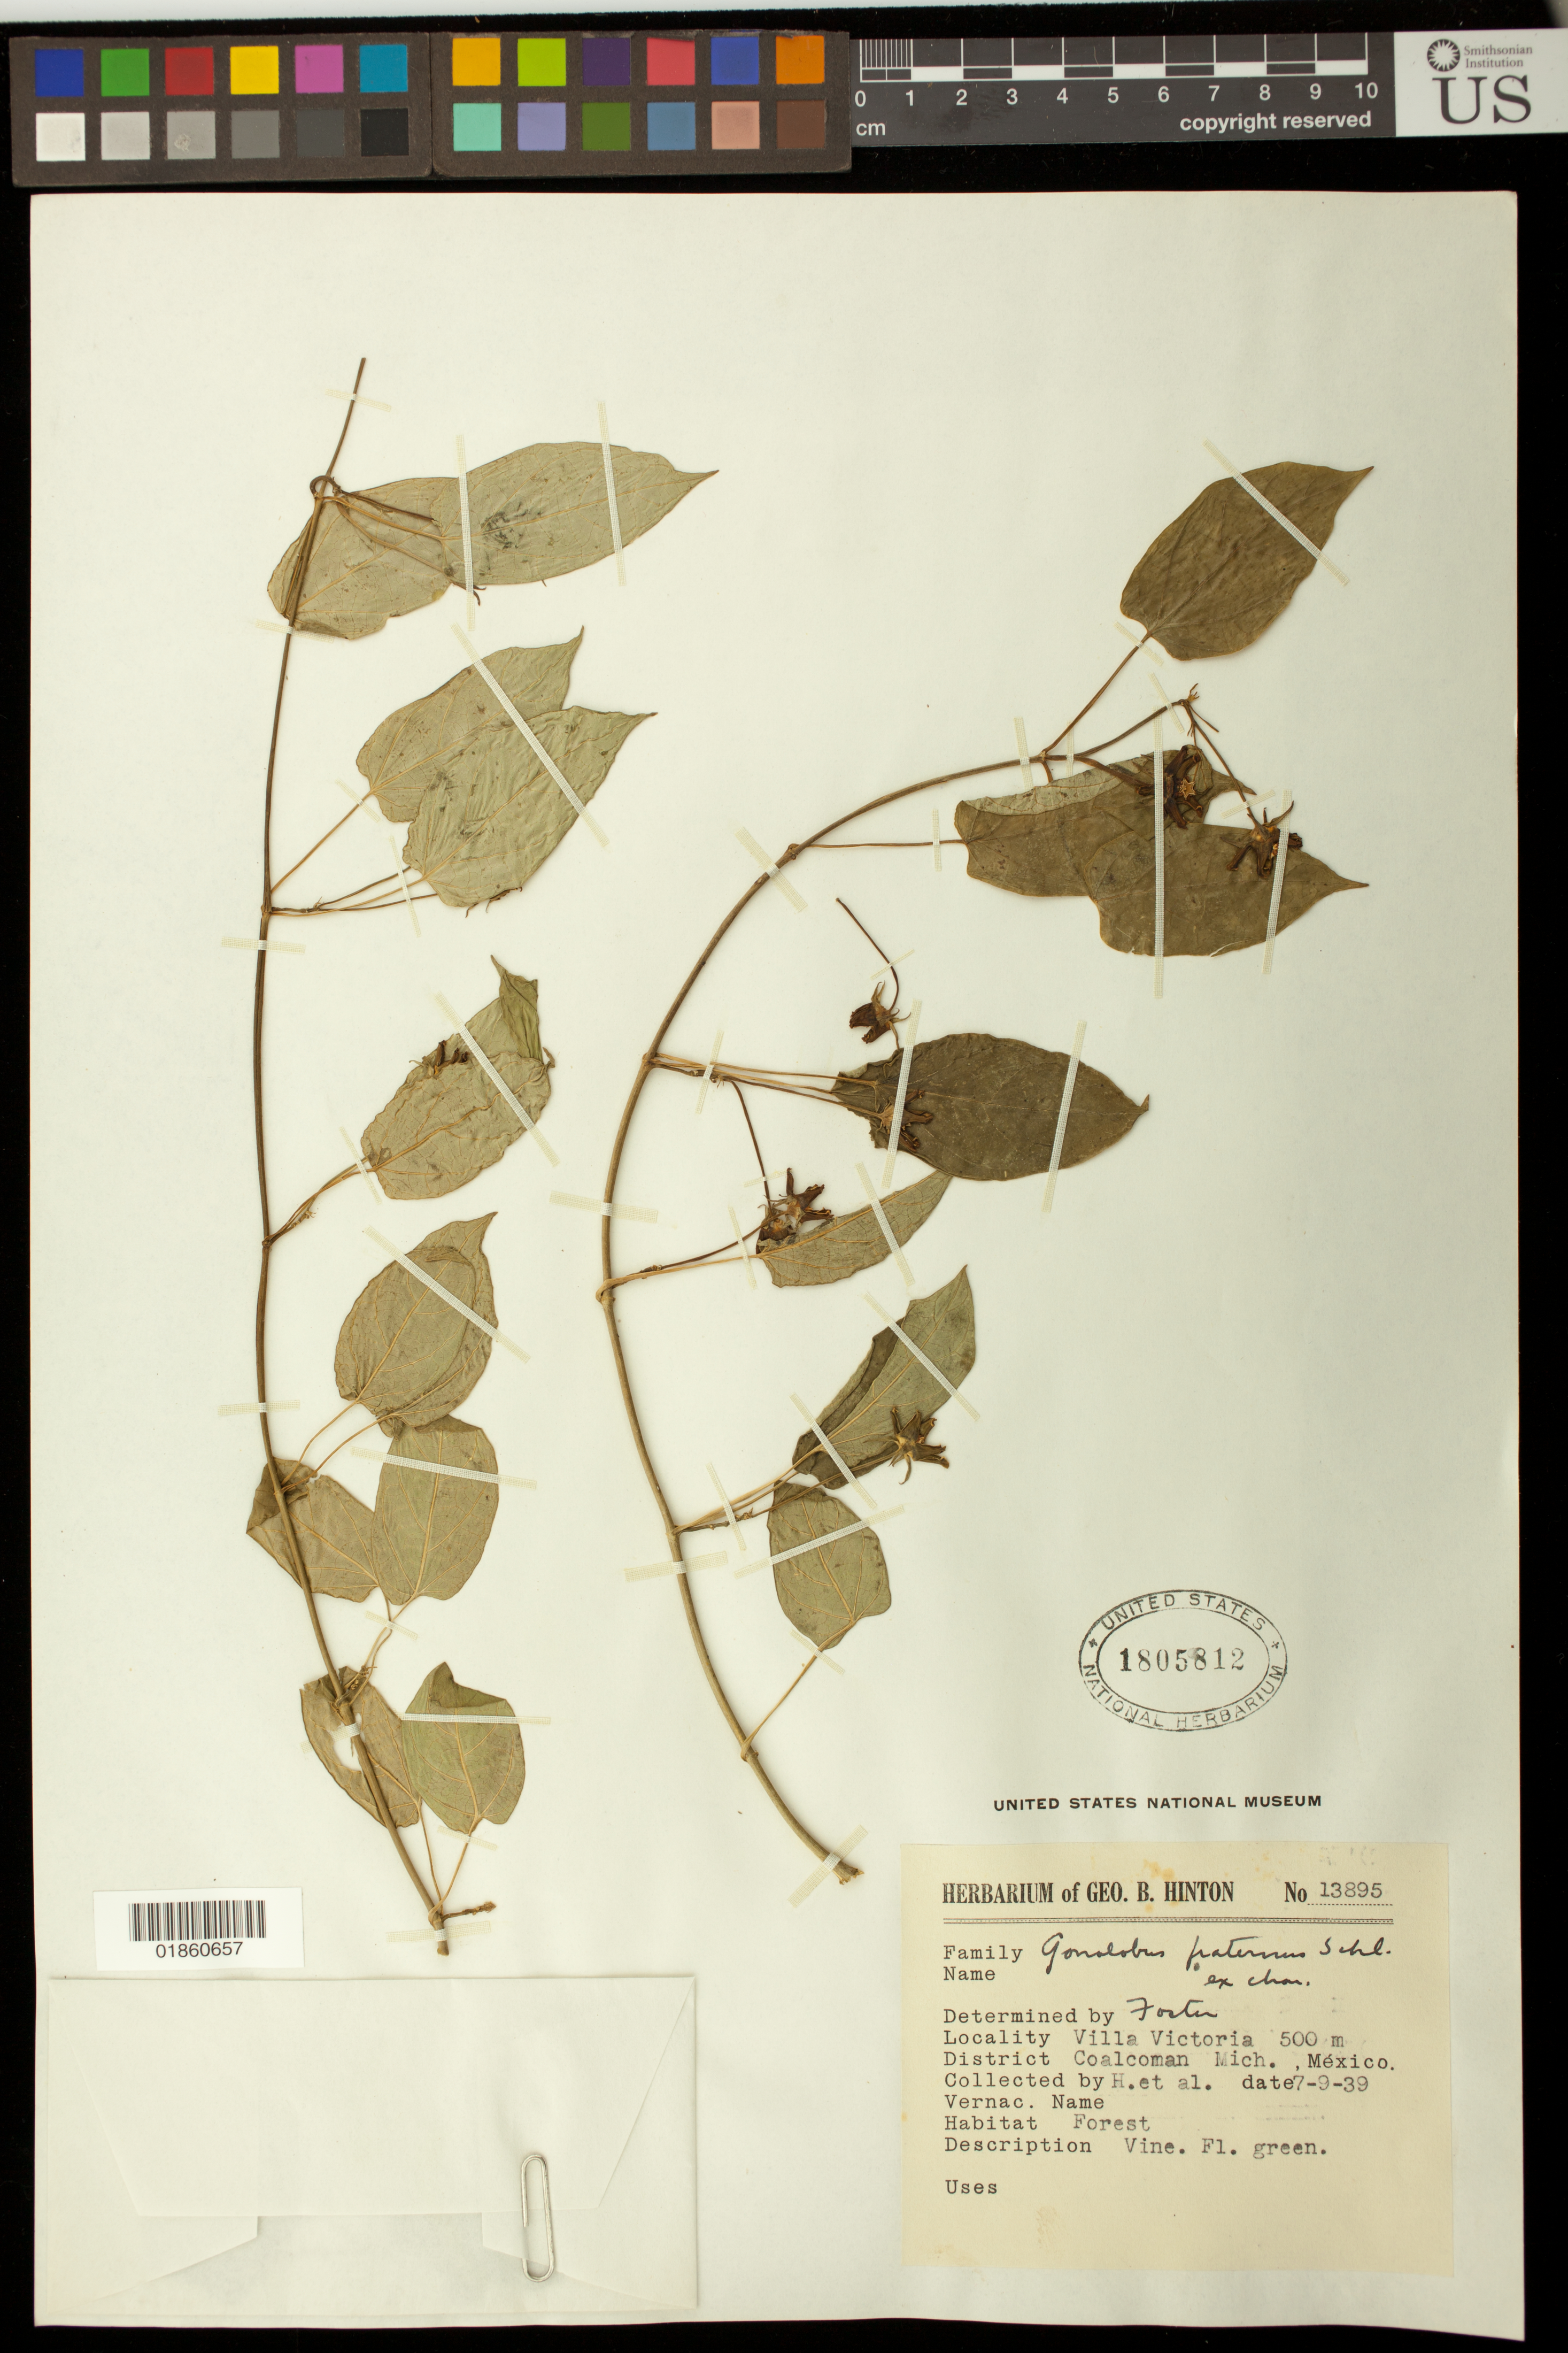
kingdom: Plantae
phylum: Tracheophyta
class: Magnoliopsida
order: Gentianales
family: Apocynaceae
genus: Gonolobus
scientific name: Gonolobus fraternus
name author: Schltdl.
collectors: G. B. Hinton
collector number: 13895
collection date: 1939-09-07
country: Mexico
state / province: Michoacán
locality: Coalcoman, Villa Victoria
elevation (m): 500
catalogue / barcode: US 1805812